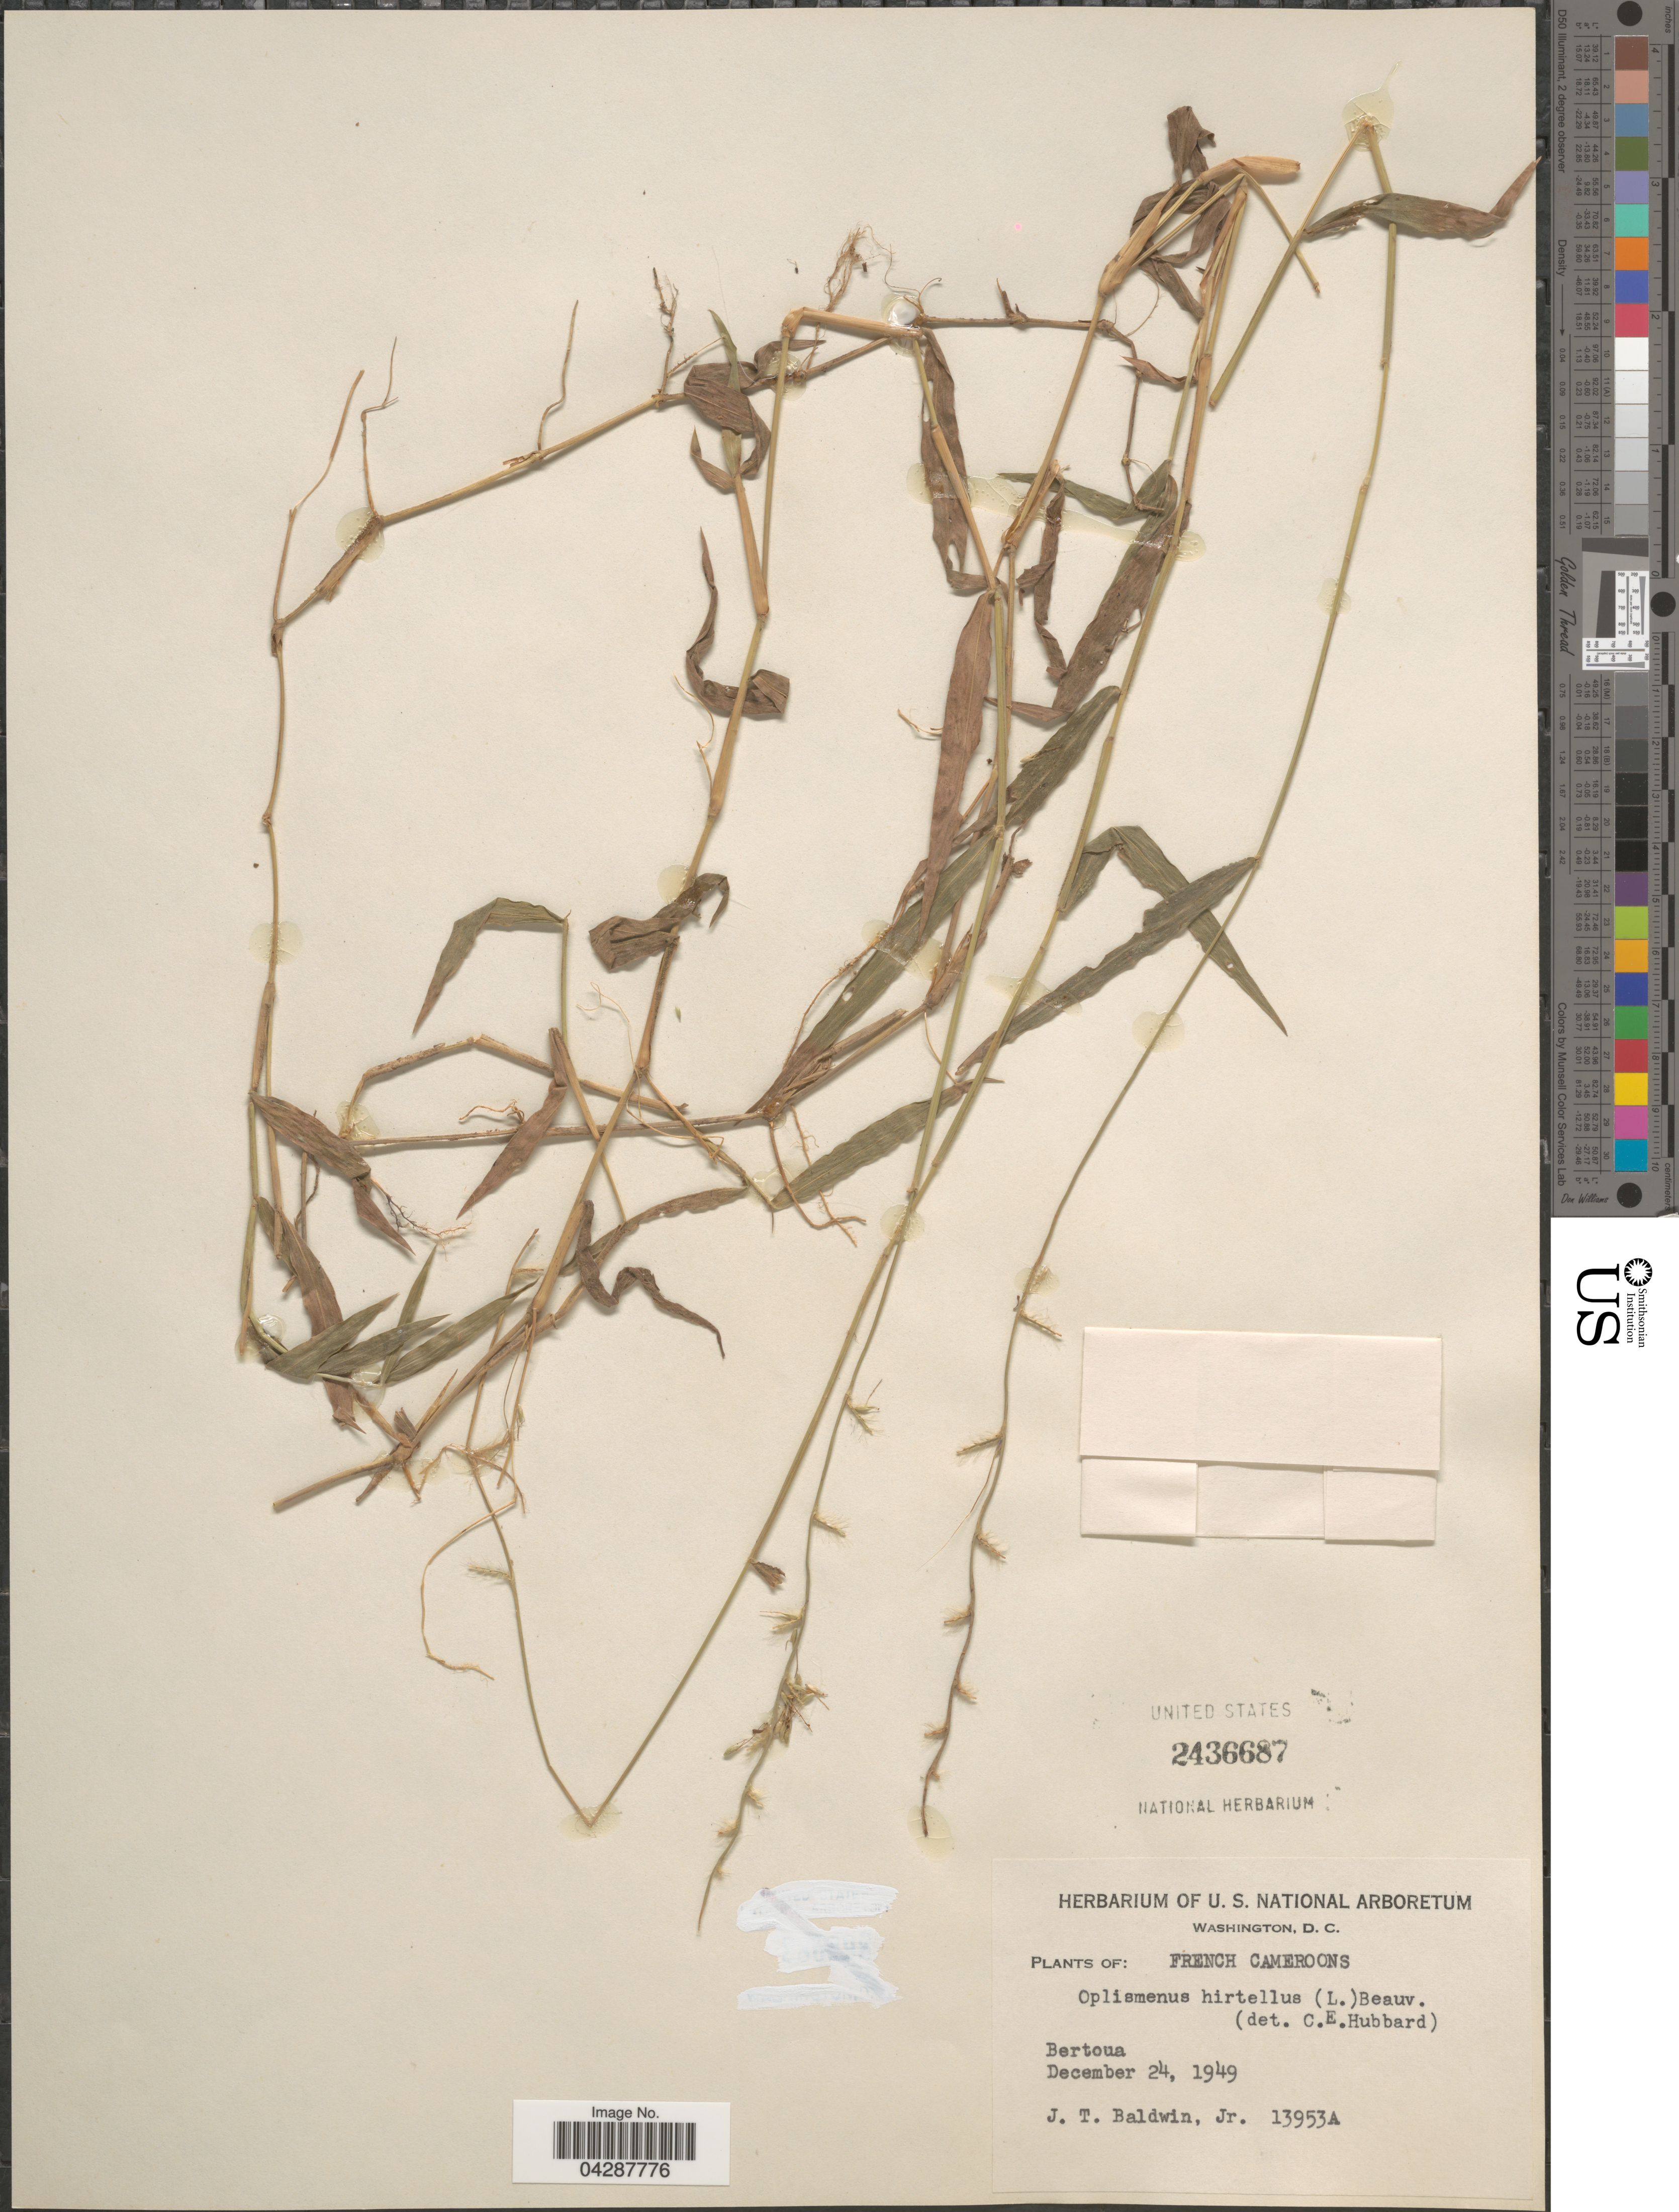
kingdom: Plantae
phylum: Tracheophyta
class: Liliopsida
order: Poales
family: Poaceae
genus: Oplismenus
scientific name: Oplismenus hirtellus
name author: (L.) P. Beauv.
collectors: J. T. Baldwin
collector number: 13953A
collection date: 1949-12-24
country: Cameroon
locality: French Cameroons. Bertoua.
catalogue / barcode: US 2436687